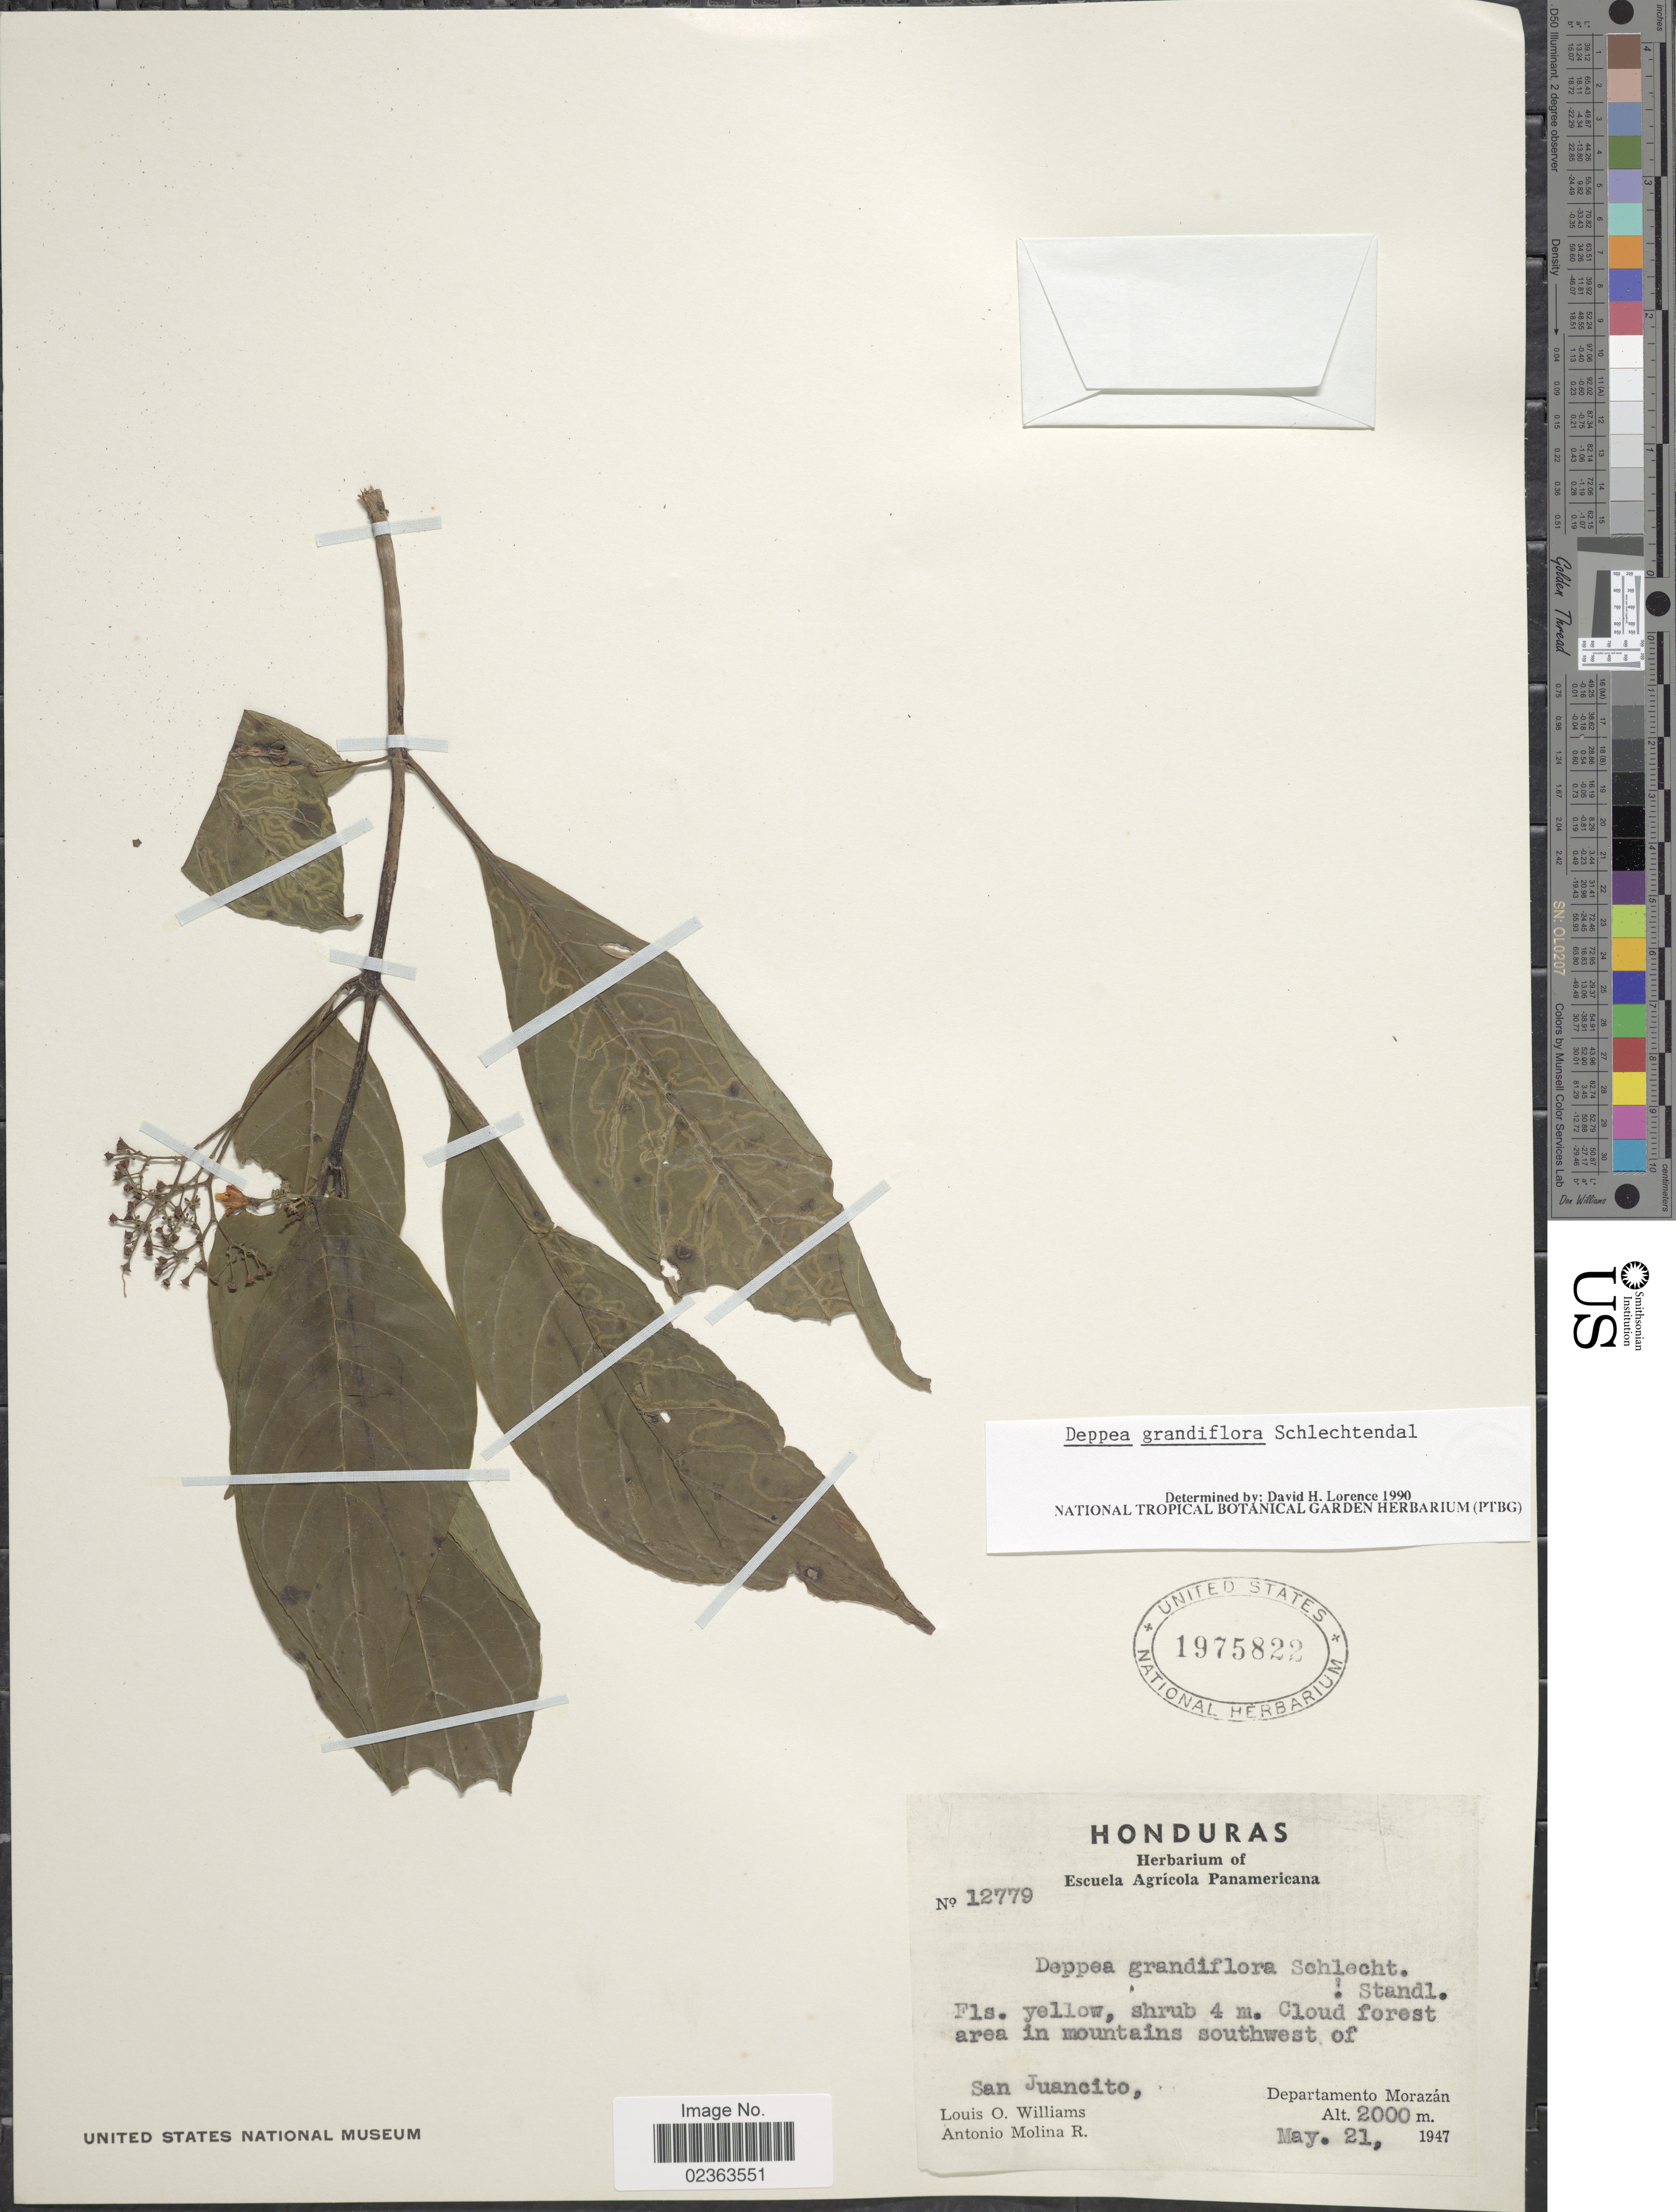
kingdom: Plantae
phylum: Tracheophyta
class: Magnoliopsida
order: Gentianales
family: Rubiaceae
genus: Deppea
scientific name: Deppea grandiflora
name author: Schltdl.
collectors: L. O. Williams & A. Molina R.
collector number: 12779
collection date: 1947-05-21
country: Honduras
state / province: Fco. Morazán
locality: Cloud forest area in mountains southwest of San Juancito, Departamento Morazán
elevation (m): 2000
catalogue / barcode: US 1975822